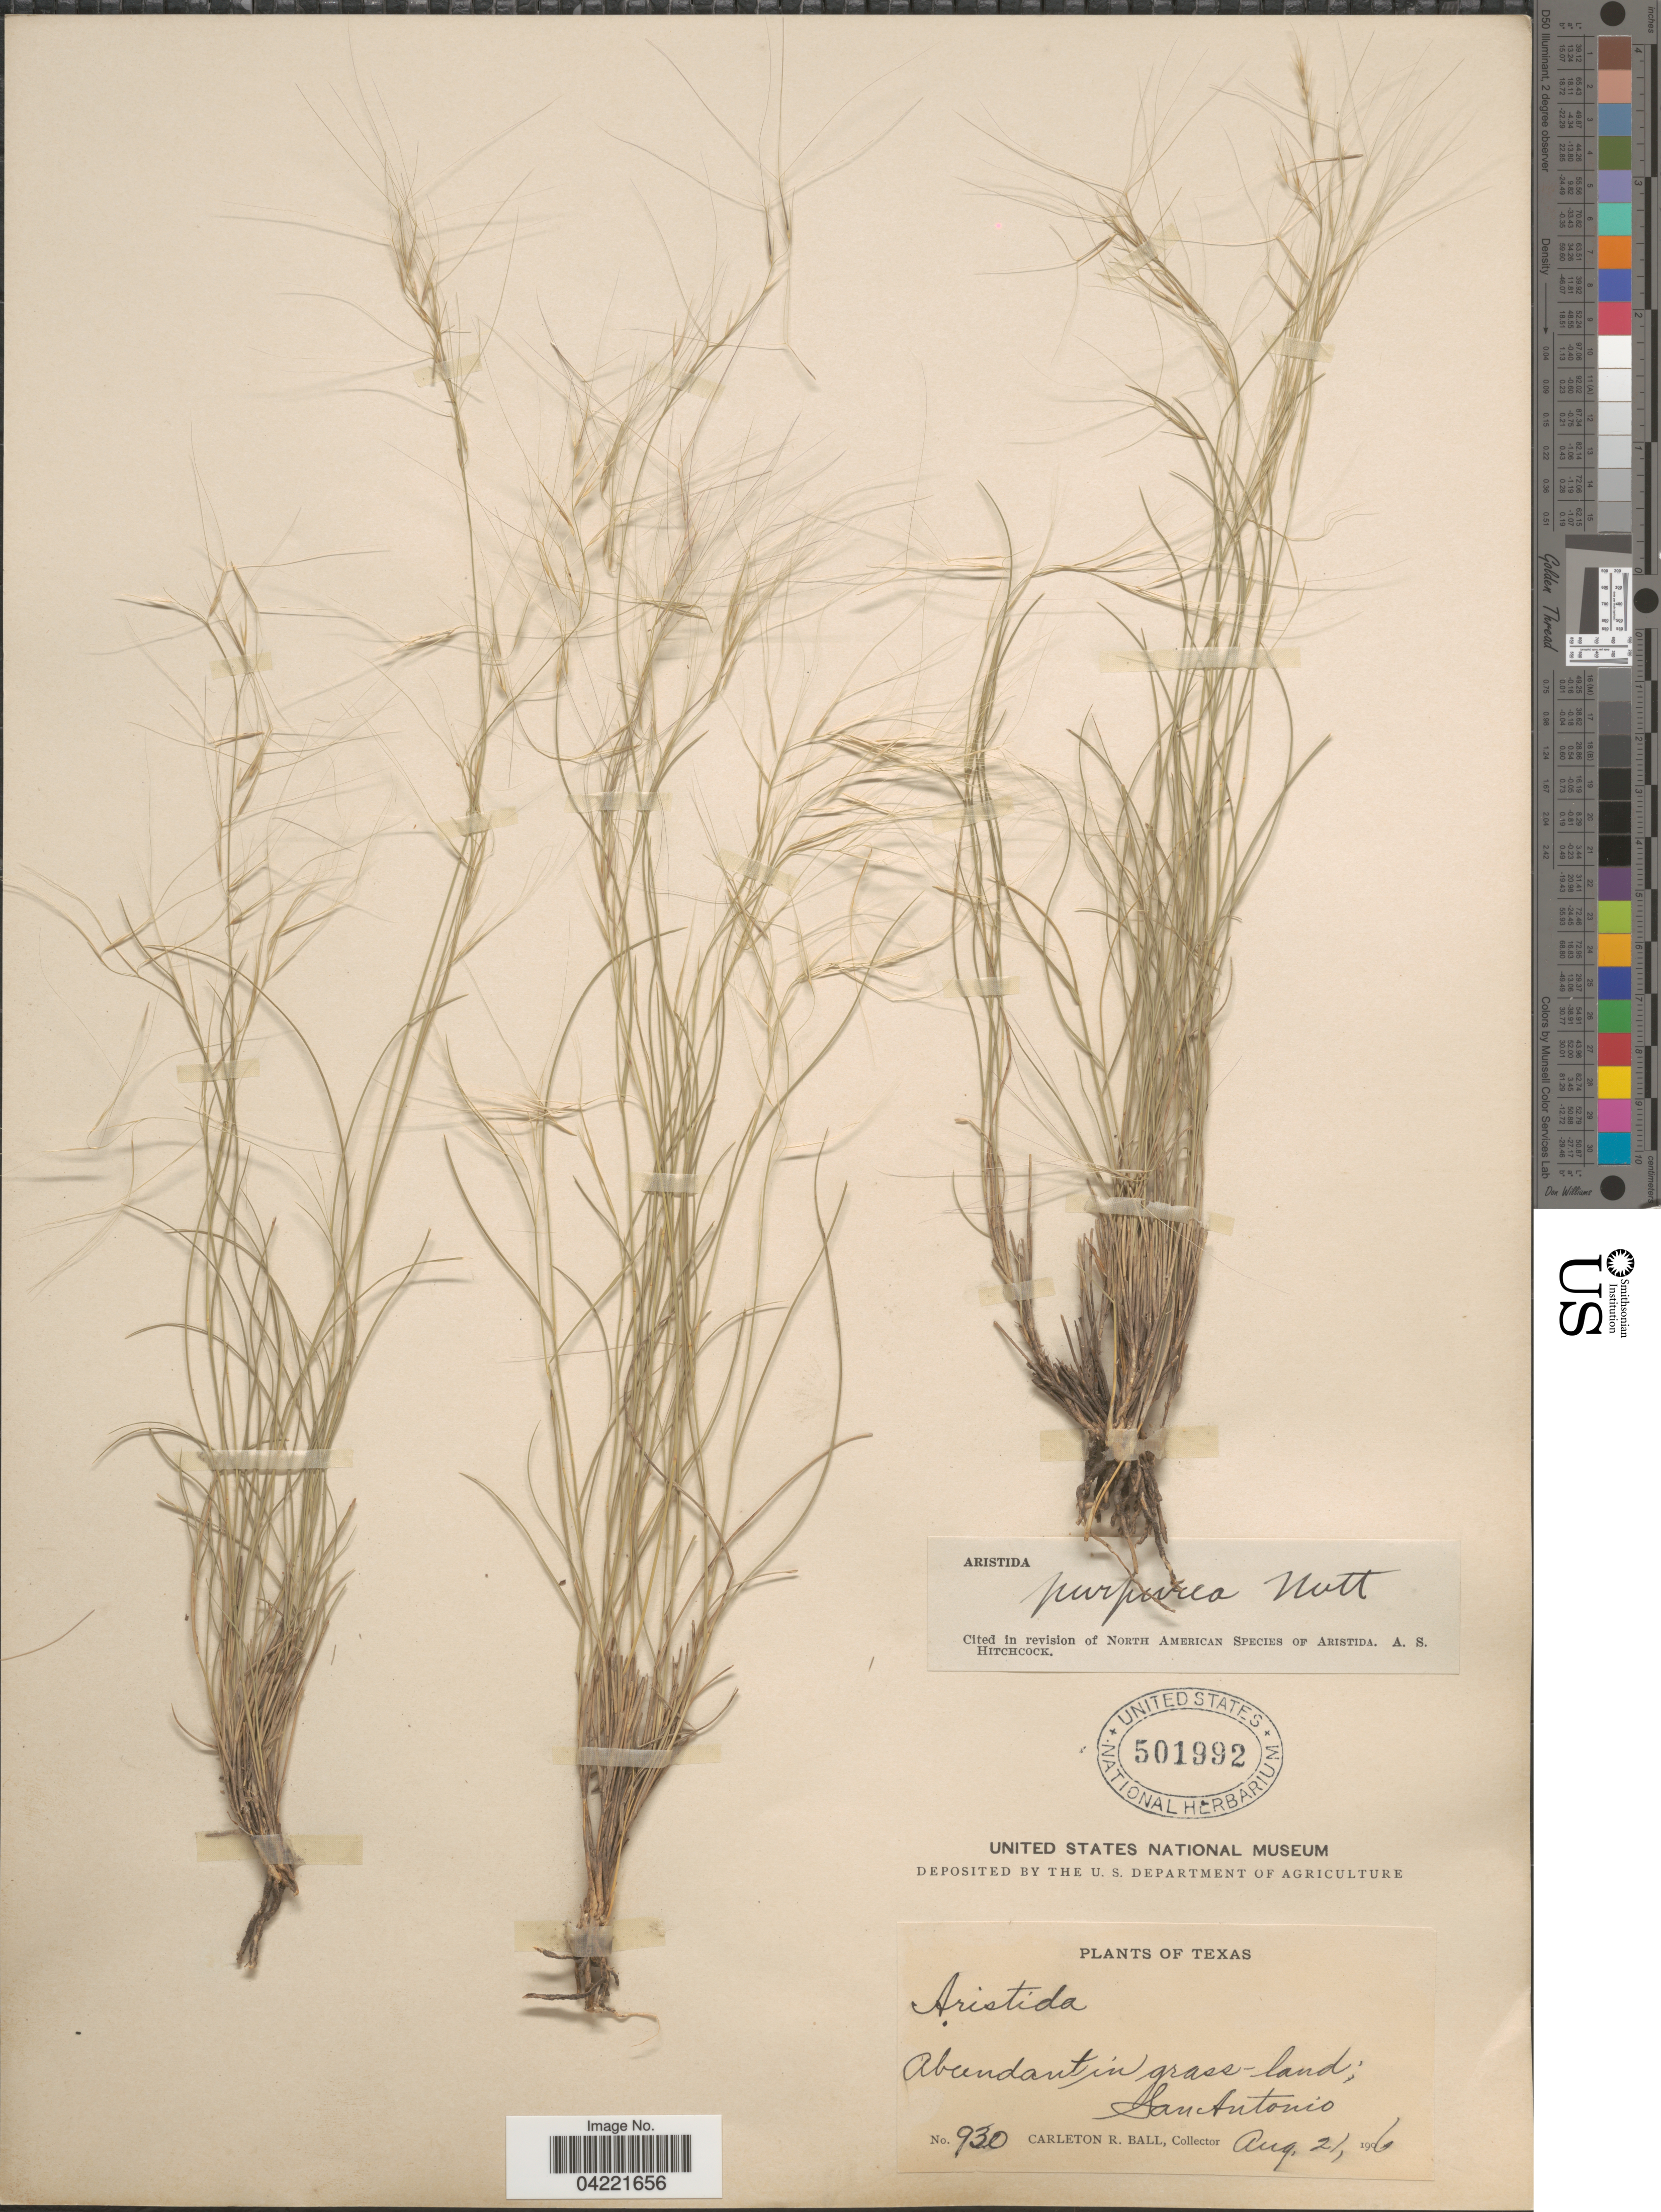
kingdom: Plantae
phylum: Tracheophyta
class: Liliopsida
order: Poales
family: Poaceae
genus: Aristida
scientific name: Aristida purpurea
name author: Nutt.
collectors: C. R. Ball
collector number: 930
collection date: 1906-08-21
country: United States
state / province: Texas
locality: San Antonio.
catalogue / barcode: US 501992